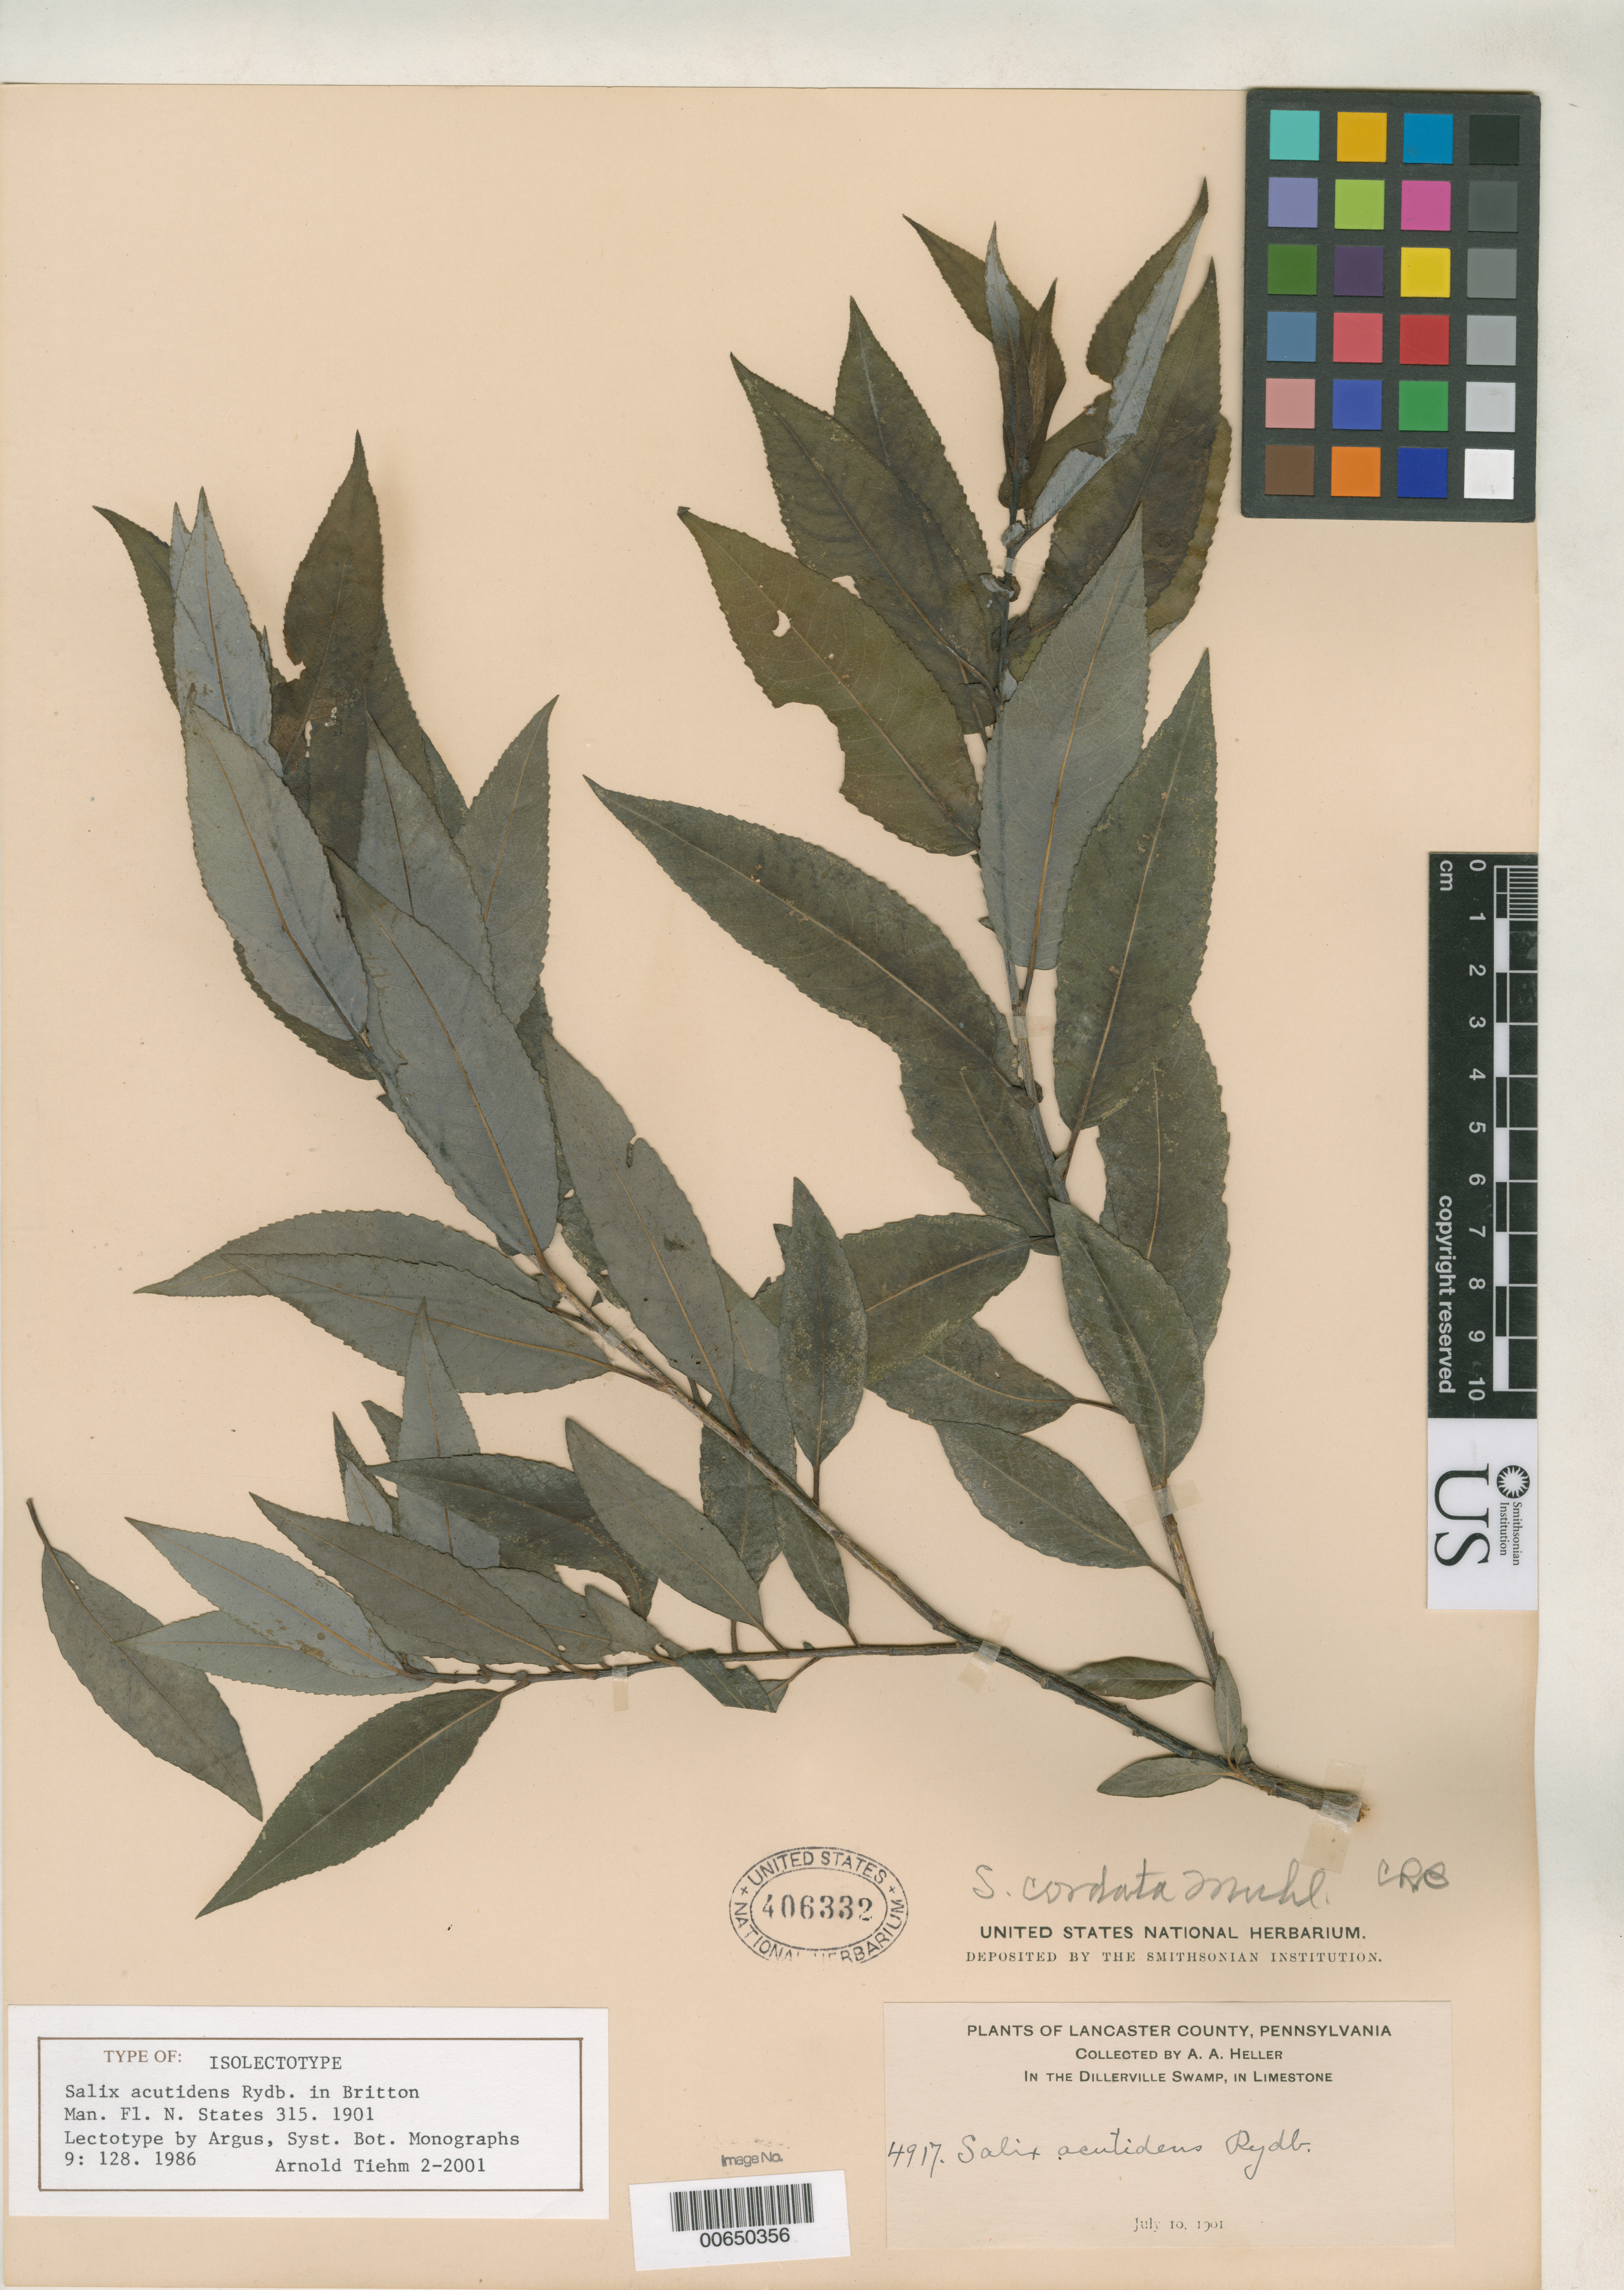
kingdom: Plantae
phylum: Tracheophyta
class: Magnoliopsida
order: Malpighiales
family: Salicaceae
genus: Salix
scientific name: Salix acutidens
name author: Rydb. in Britton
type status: Isolectotype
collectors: A. A. Heller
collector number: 4917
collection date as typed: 10 Jul 1901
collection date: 1901-07-10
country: United States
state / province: Pennsylvania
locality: In the Dillerville Swamp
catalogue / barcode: US 406332